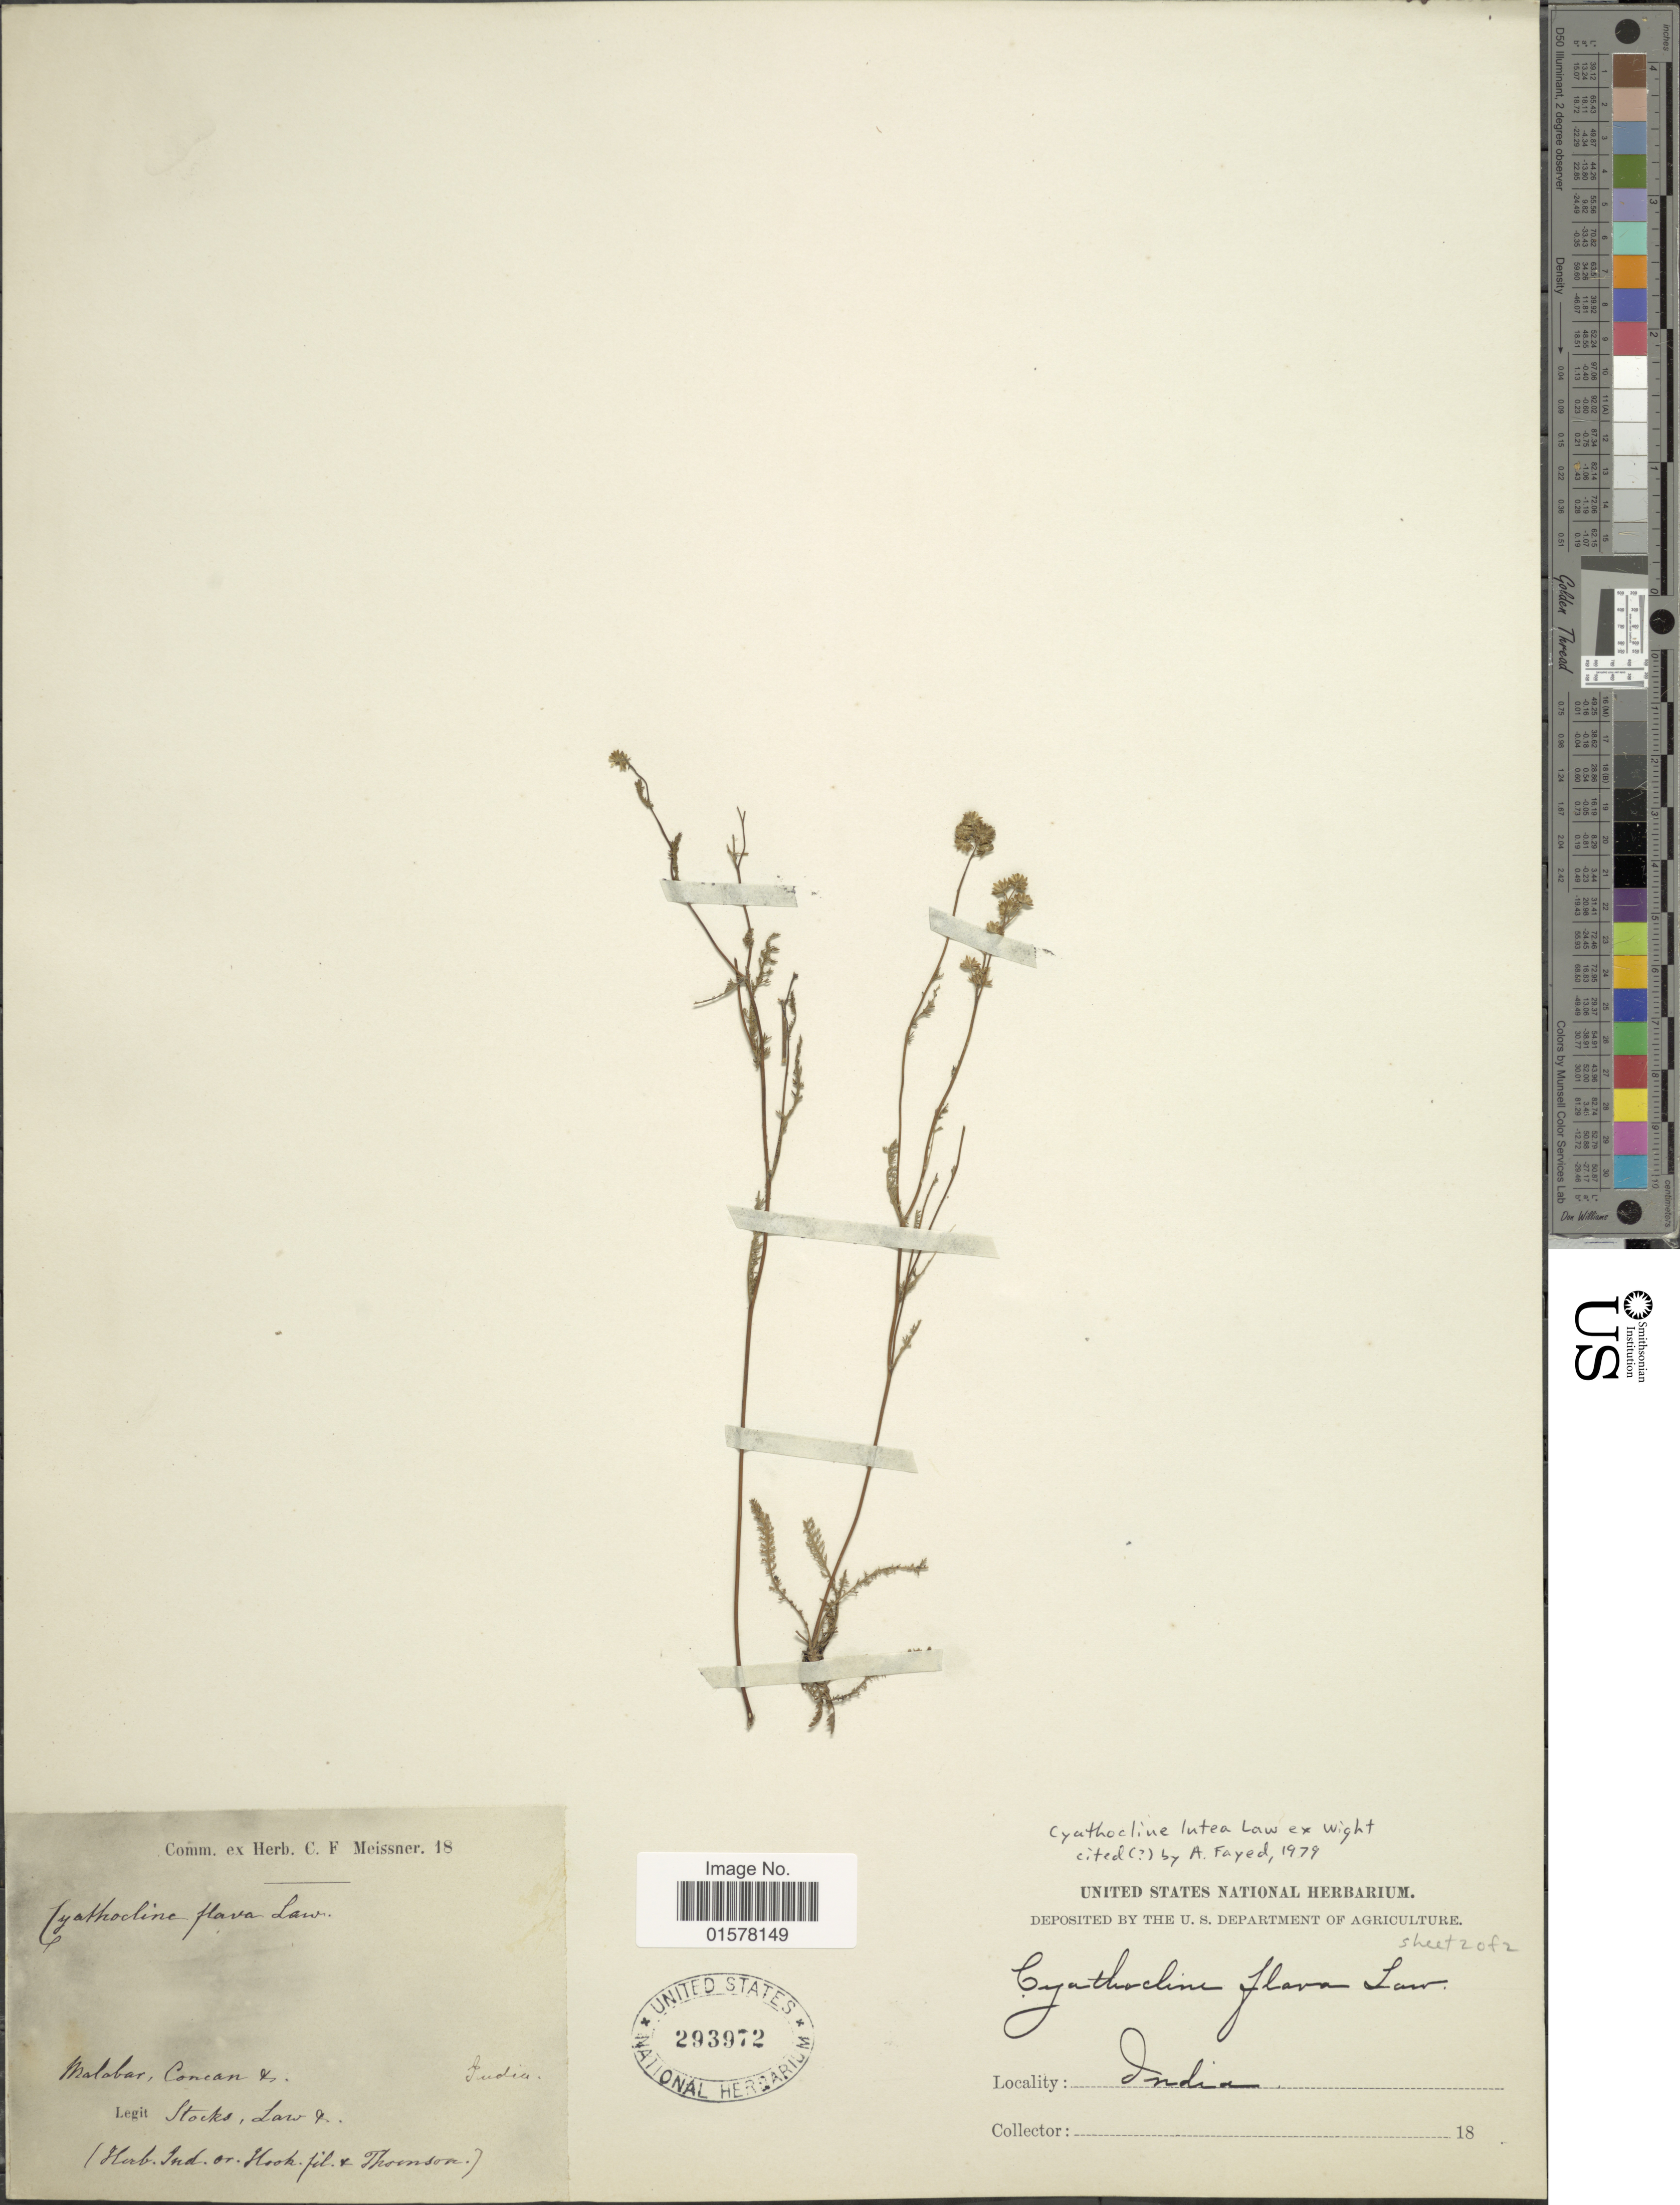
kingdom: Plantae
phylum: Tracheophyta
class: Magnoliopsida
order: Asterales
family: Asteraceae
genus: Cyathocline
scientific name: Cyathocline lutea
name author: Law ex Wight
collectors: J. Stocks & J. Law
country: India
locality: Malabar, Concan &c.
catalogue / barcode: US 293972